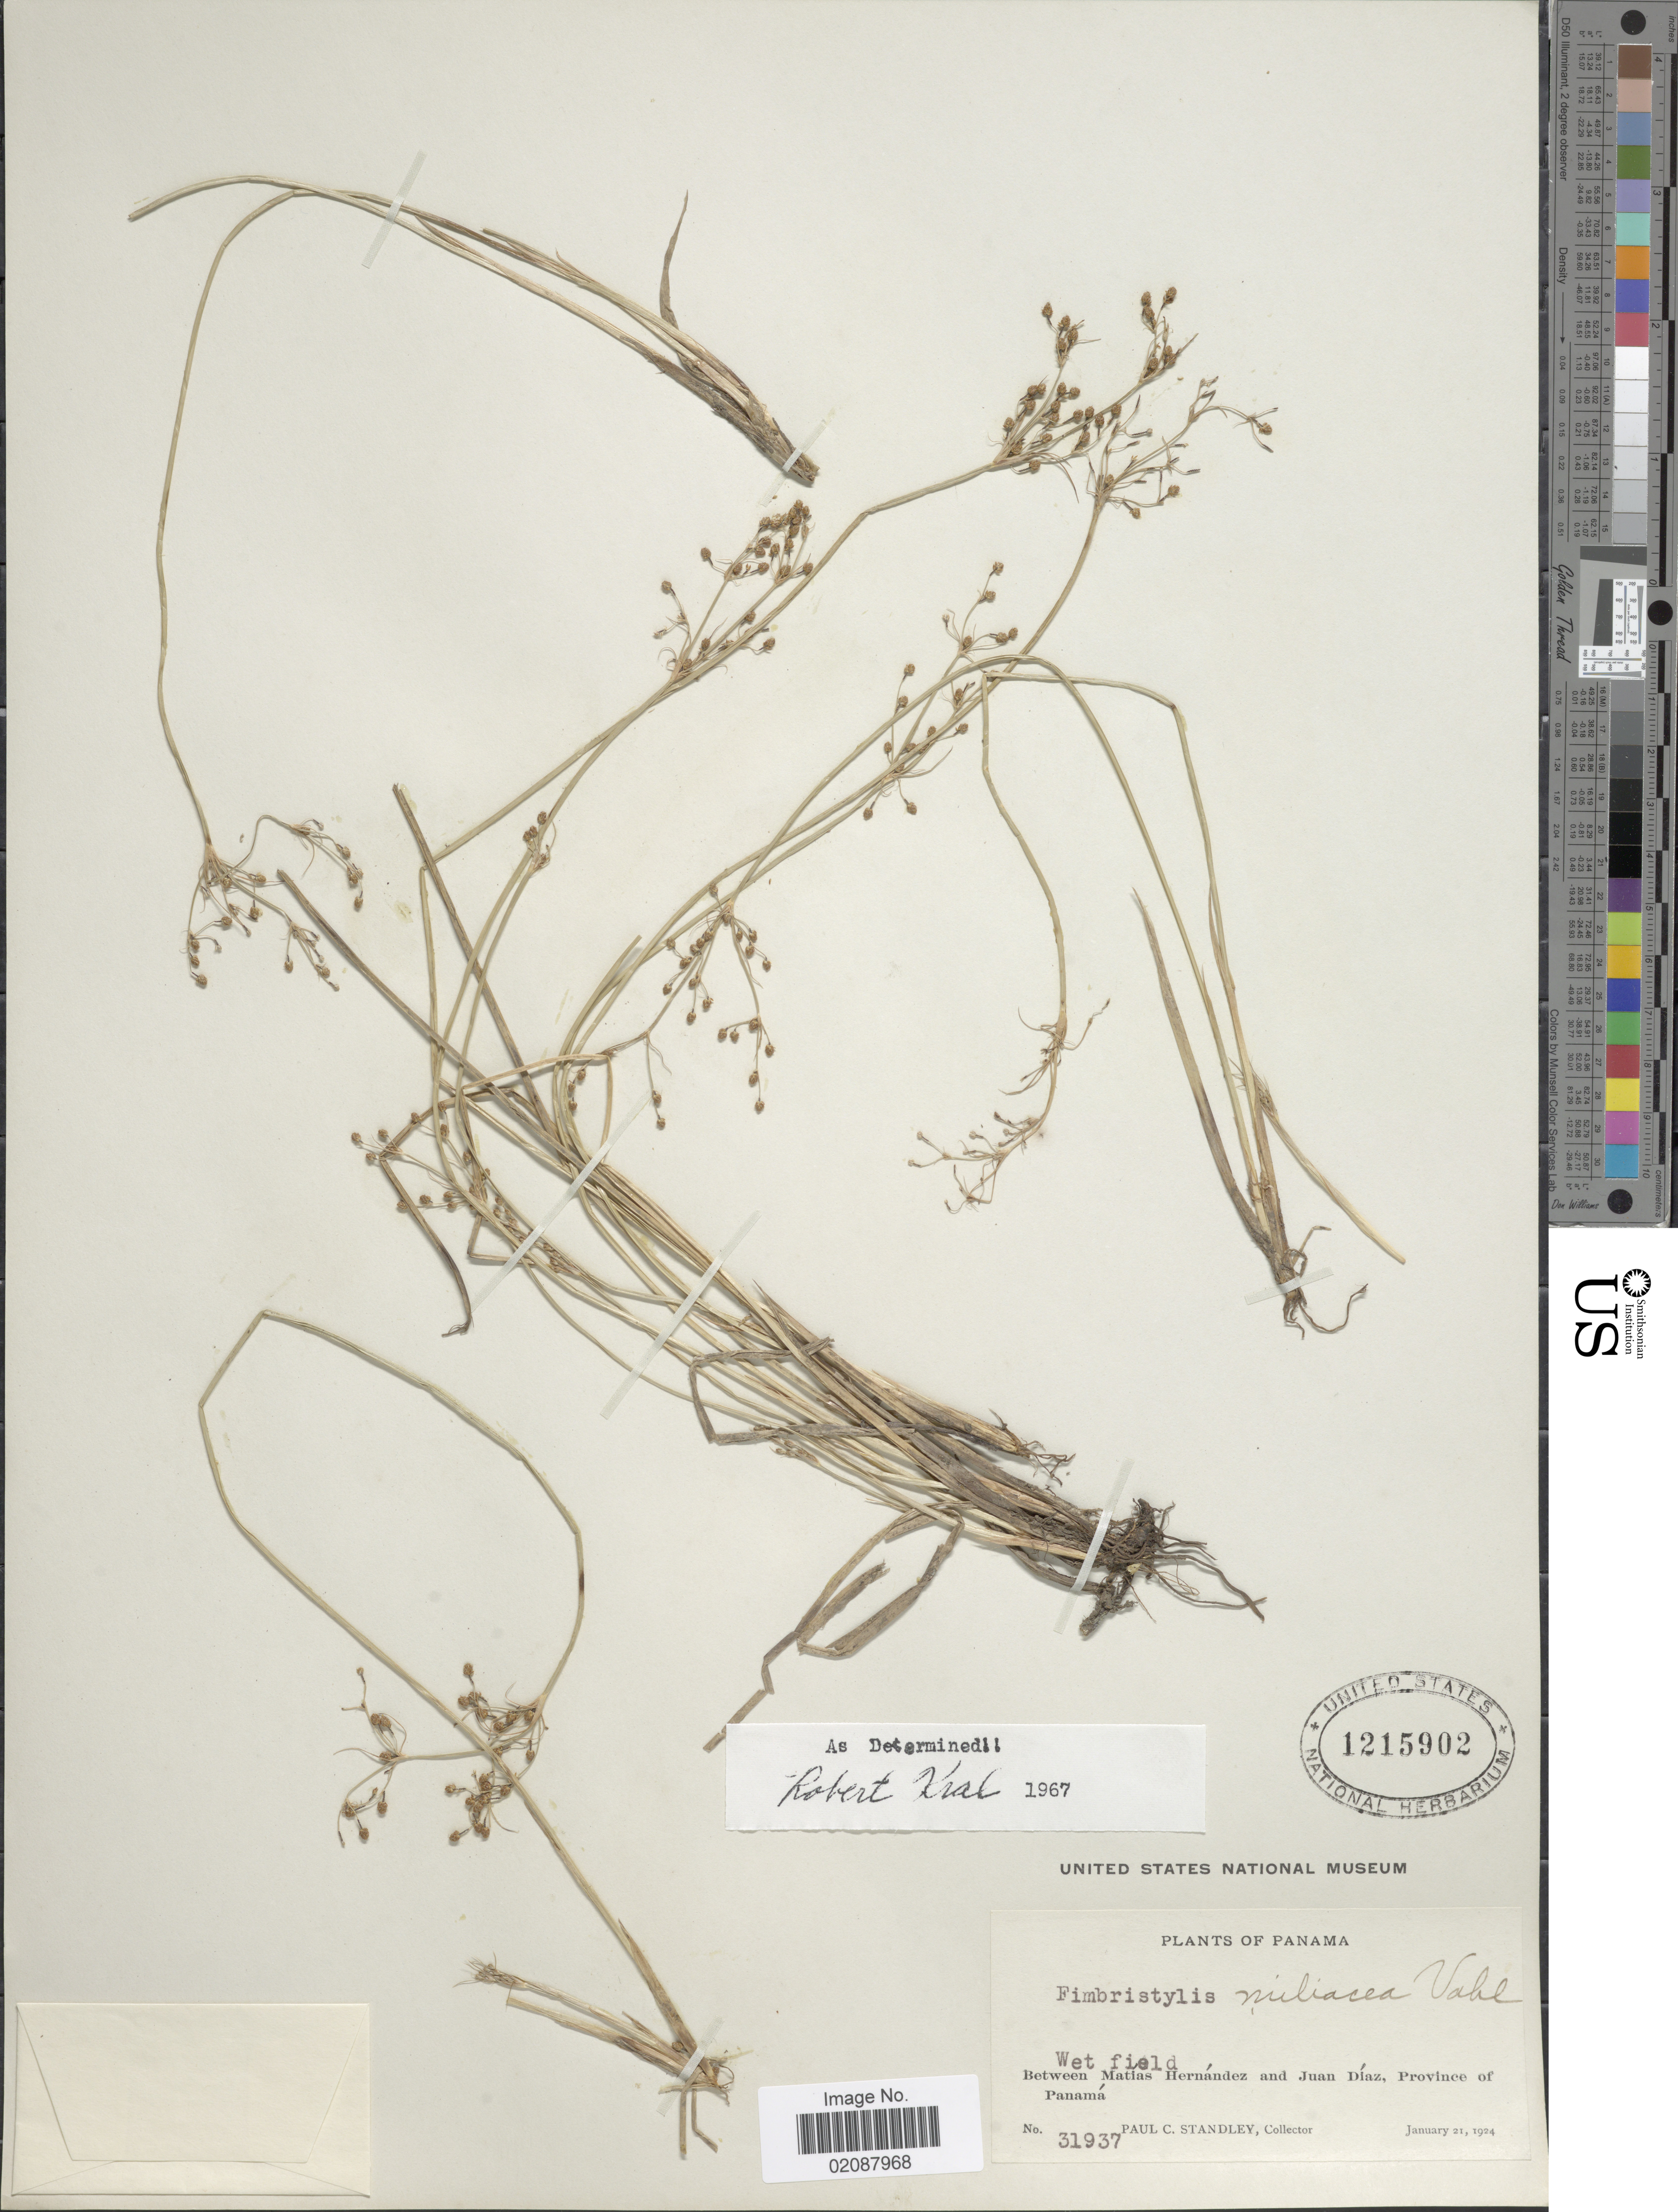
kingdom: Plantae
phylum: Tracheophyta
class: Liliopsida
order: Poales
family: Cyperaceae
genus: Fimbristylis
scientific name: Fimbristylis littoralis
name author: Gaudich.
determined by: Strong, M. T., (US), Smithsonian Institution - National Museum of Natural History (UNITED STATES)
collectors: P. C. Standley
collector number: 31937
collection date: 1924-01-21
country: Panama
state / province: Panamá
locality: Between Matias Hernandez and Juan Diaz, Province of Panama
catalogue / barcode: US 1215902